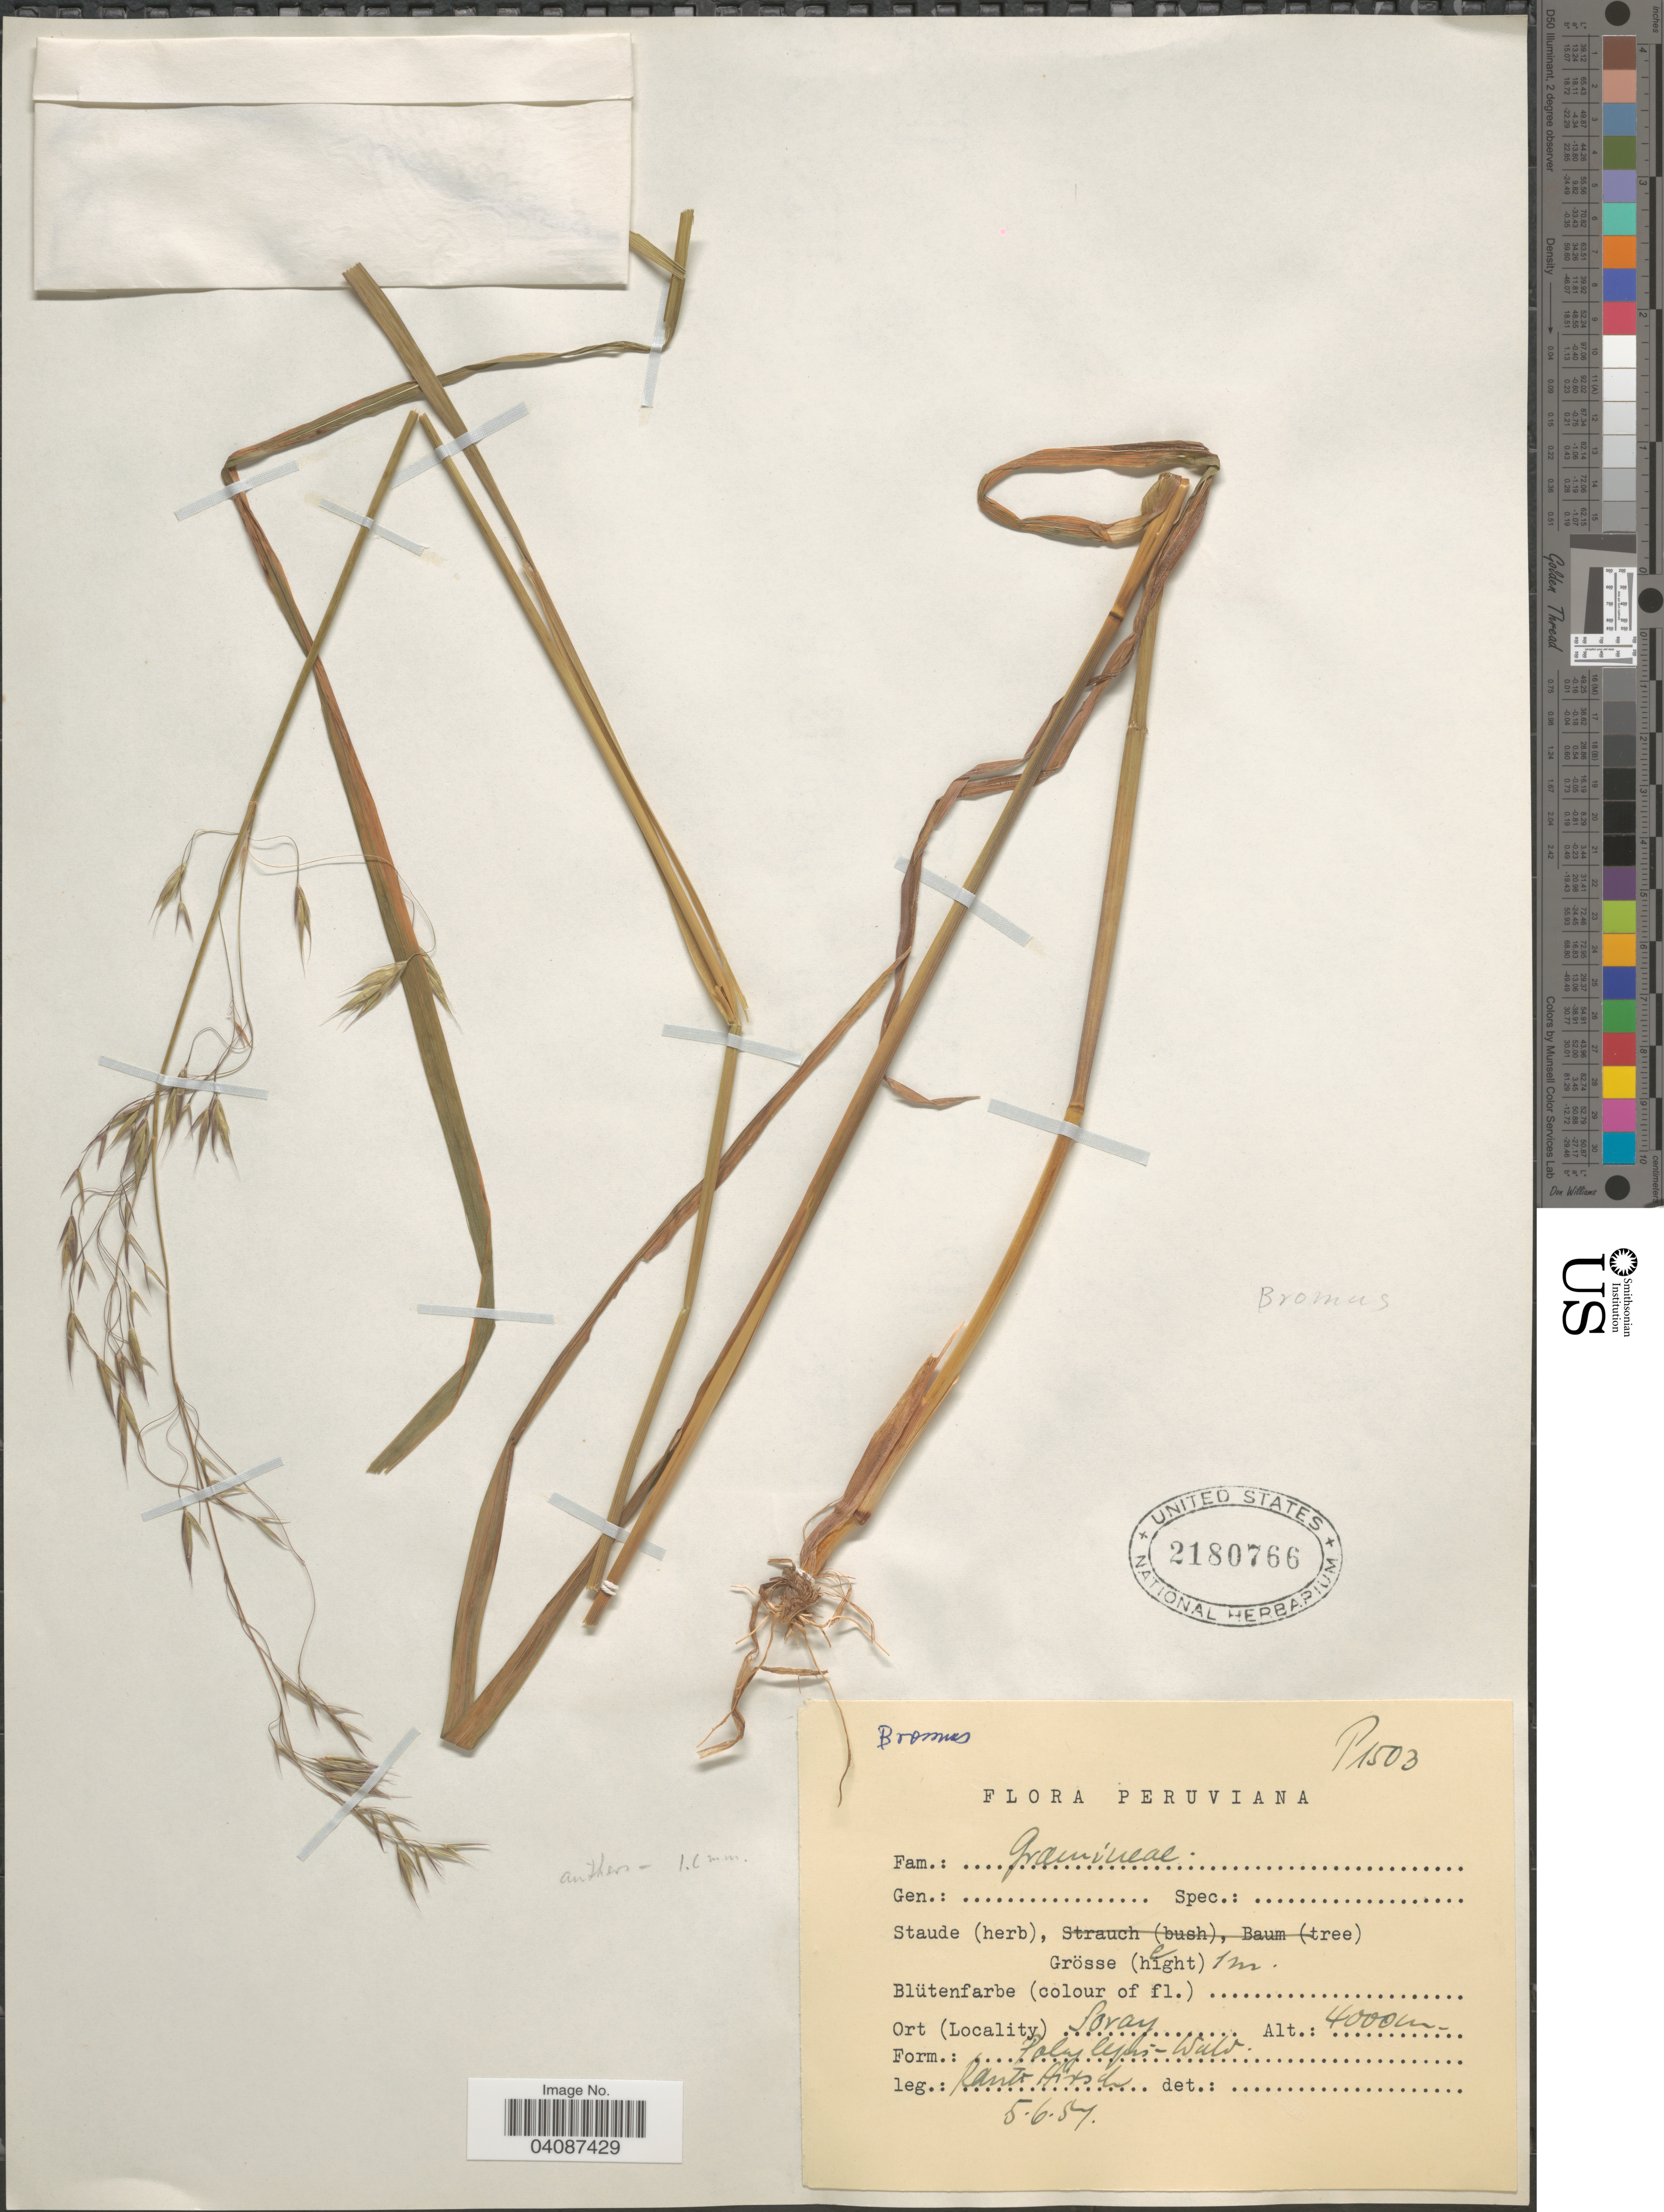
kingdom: Plantae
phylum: Tracheophyta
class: Liliopsida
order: Poales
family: Poaceae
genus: Bromus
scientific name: Bromus sp.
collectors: W. Rauh & G. Hirsch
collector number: P1503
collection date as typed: Transcribed d/m/y: 5/6/54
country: Peru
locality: Peruviana. Loray.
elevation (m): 4000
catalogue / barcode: US 2180766